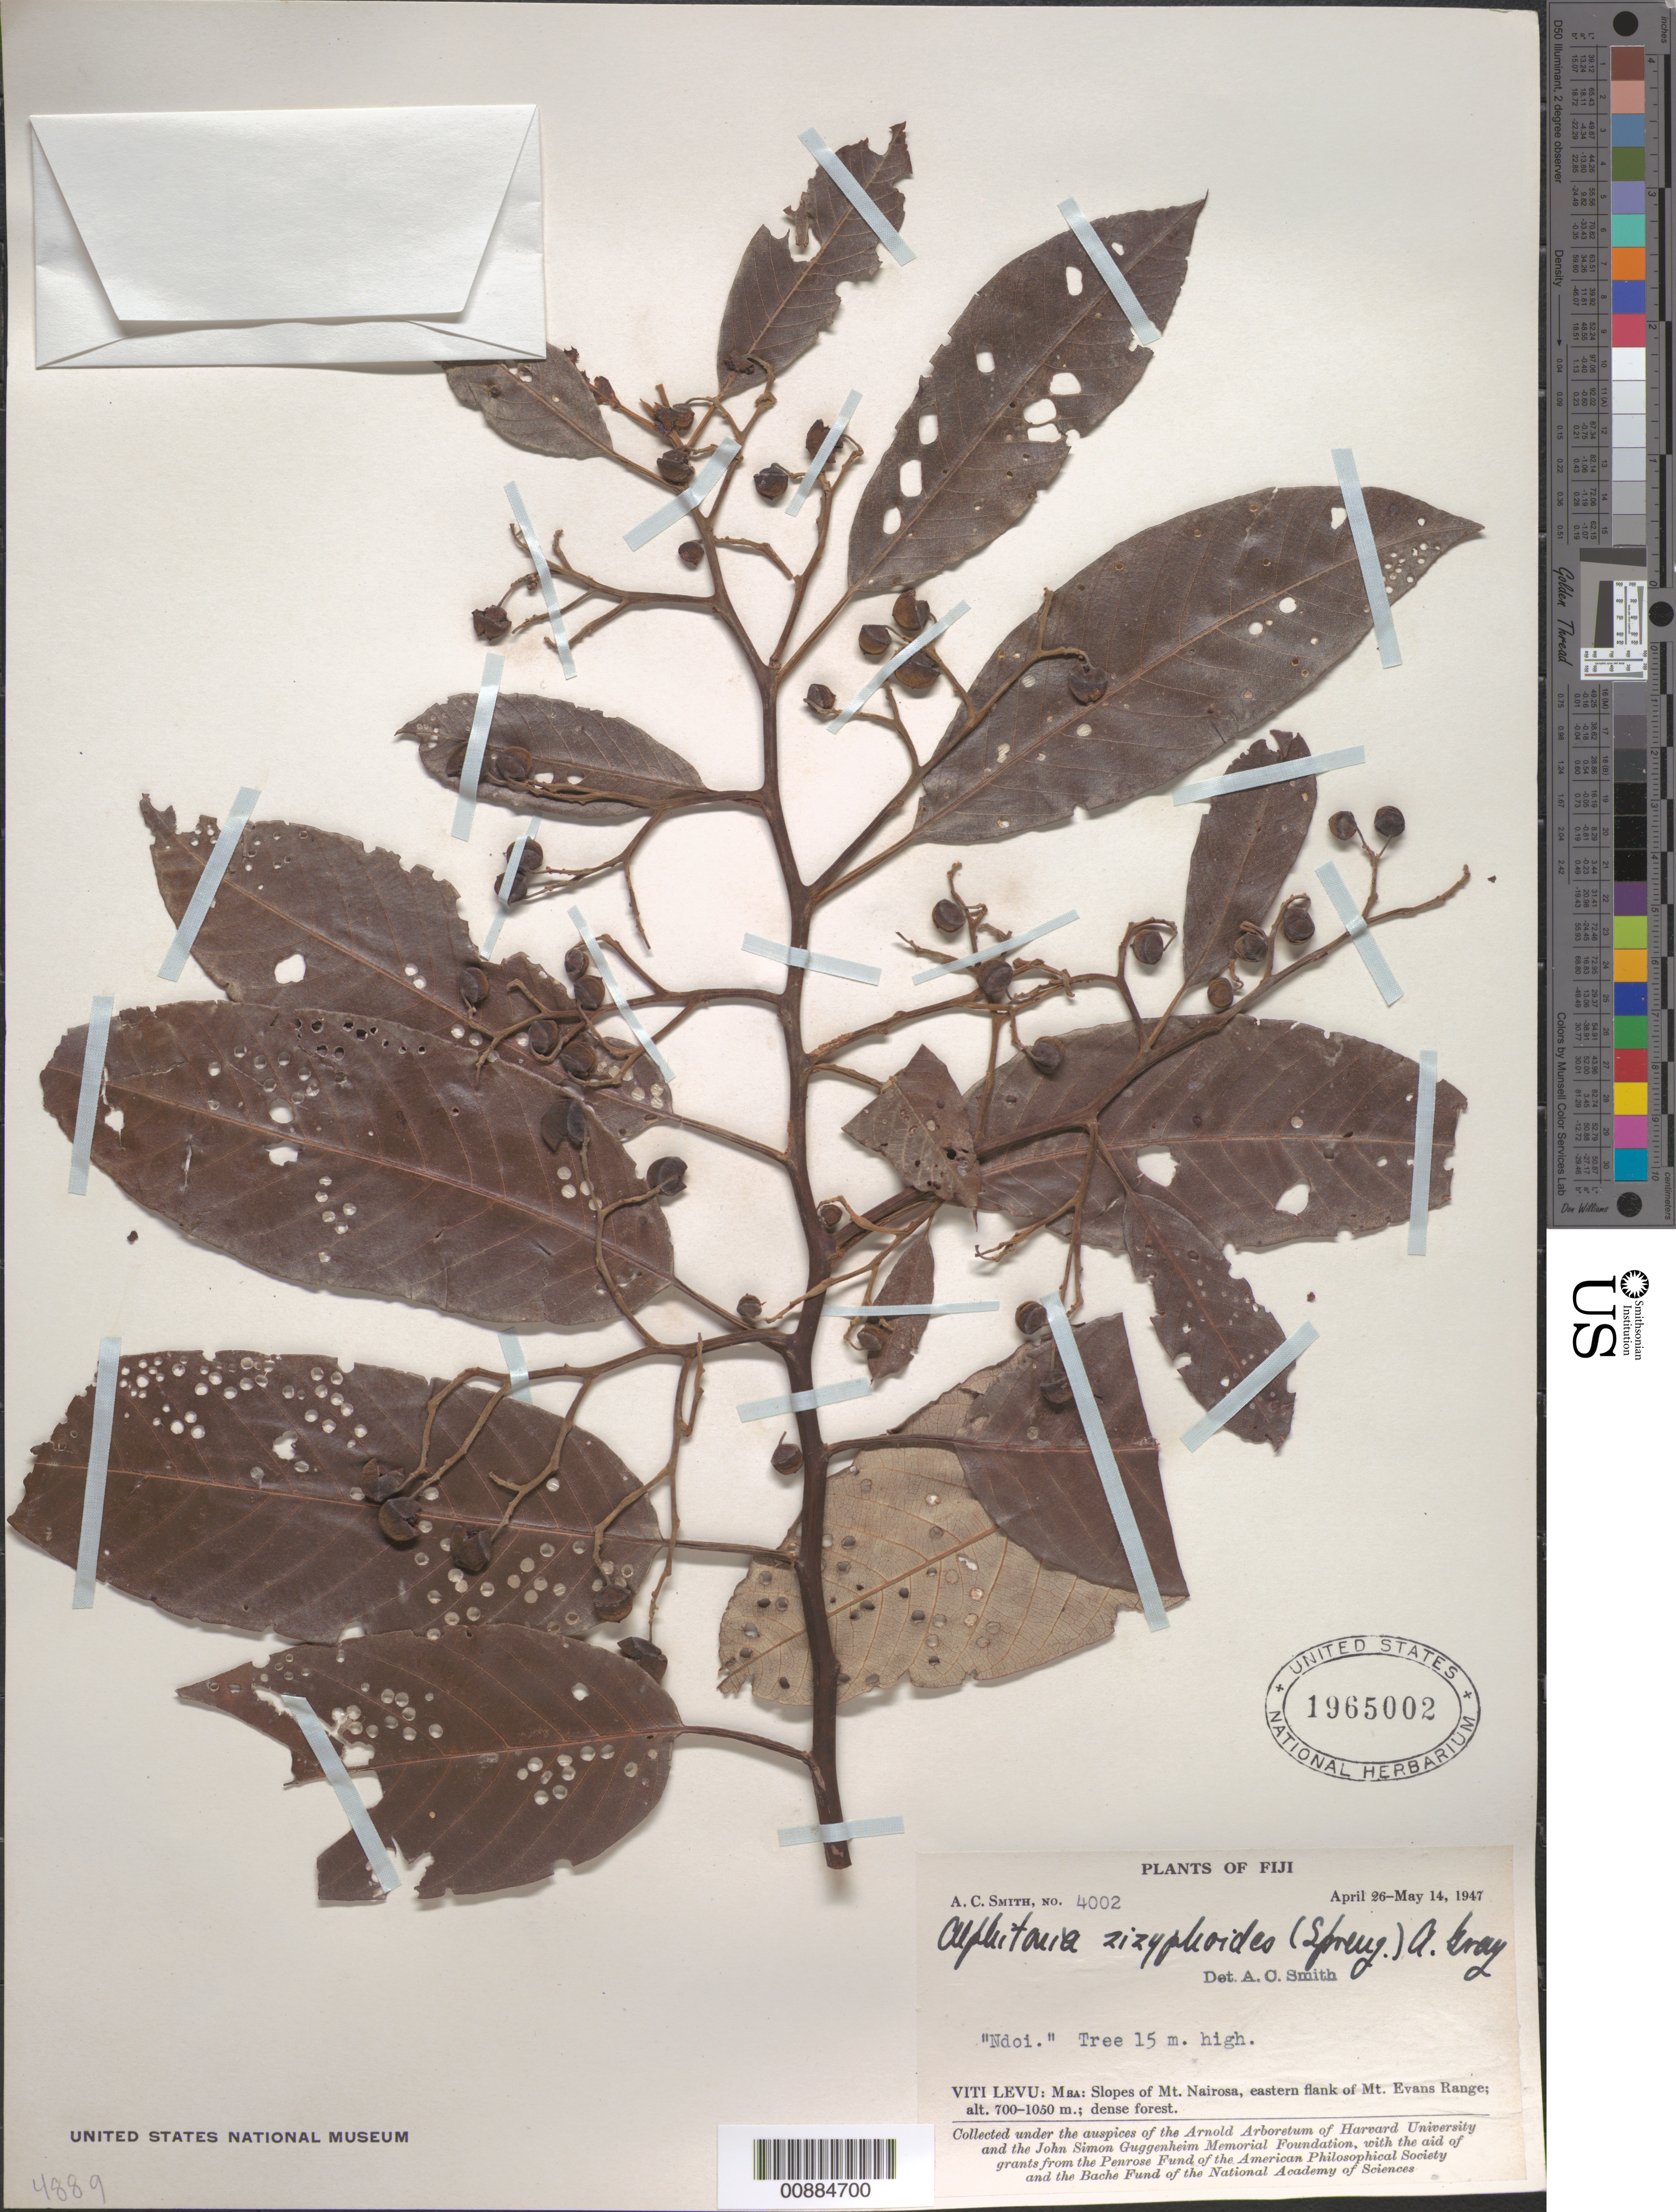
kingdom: Plantae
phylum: Tracheophyta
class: Magnoliopsida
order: Rosales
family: Rhamnaceae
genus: Alphitonia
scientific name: Alphitonia zizyphoides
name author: (Sol. ex Spreng.) A. Gray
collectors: C. A. Smith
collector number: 4002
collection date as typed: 26 Apr 1947 to 14 May 1947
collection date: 1947-04-26/1947-05-14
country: Fiji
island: Viti Levu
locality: Mba; slopes of Mt. Nairosa, eastern flank of Mt. Evans Range.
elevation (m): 700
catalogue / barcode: US 1965002